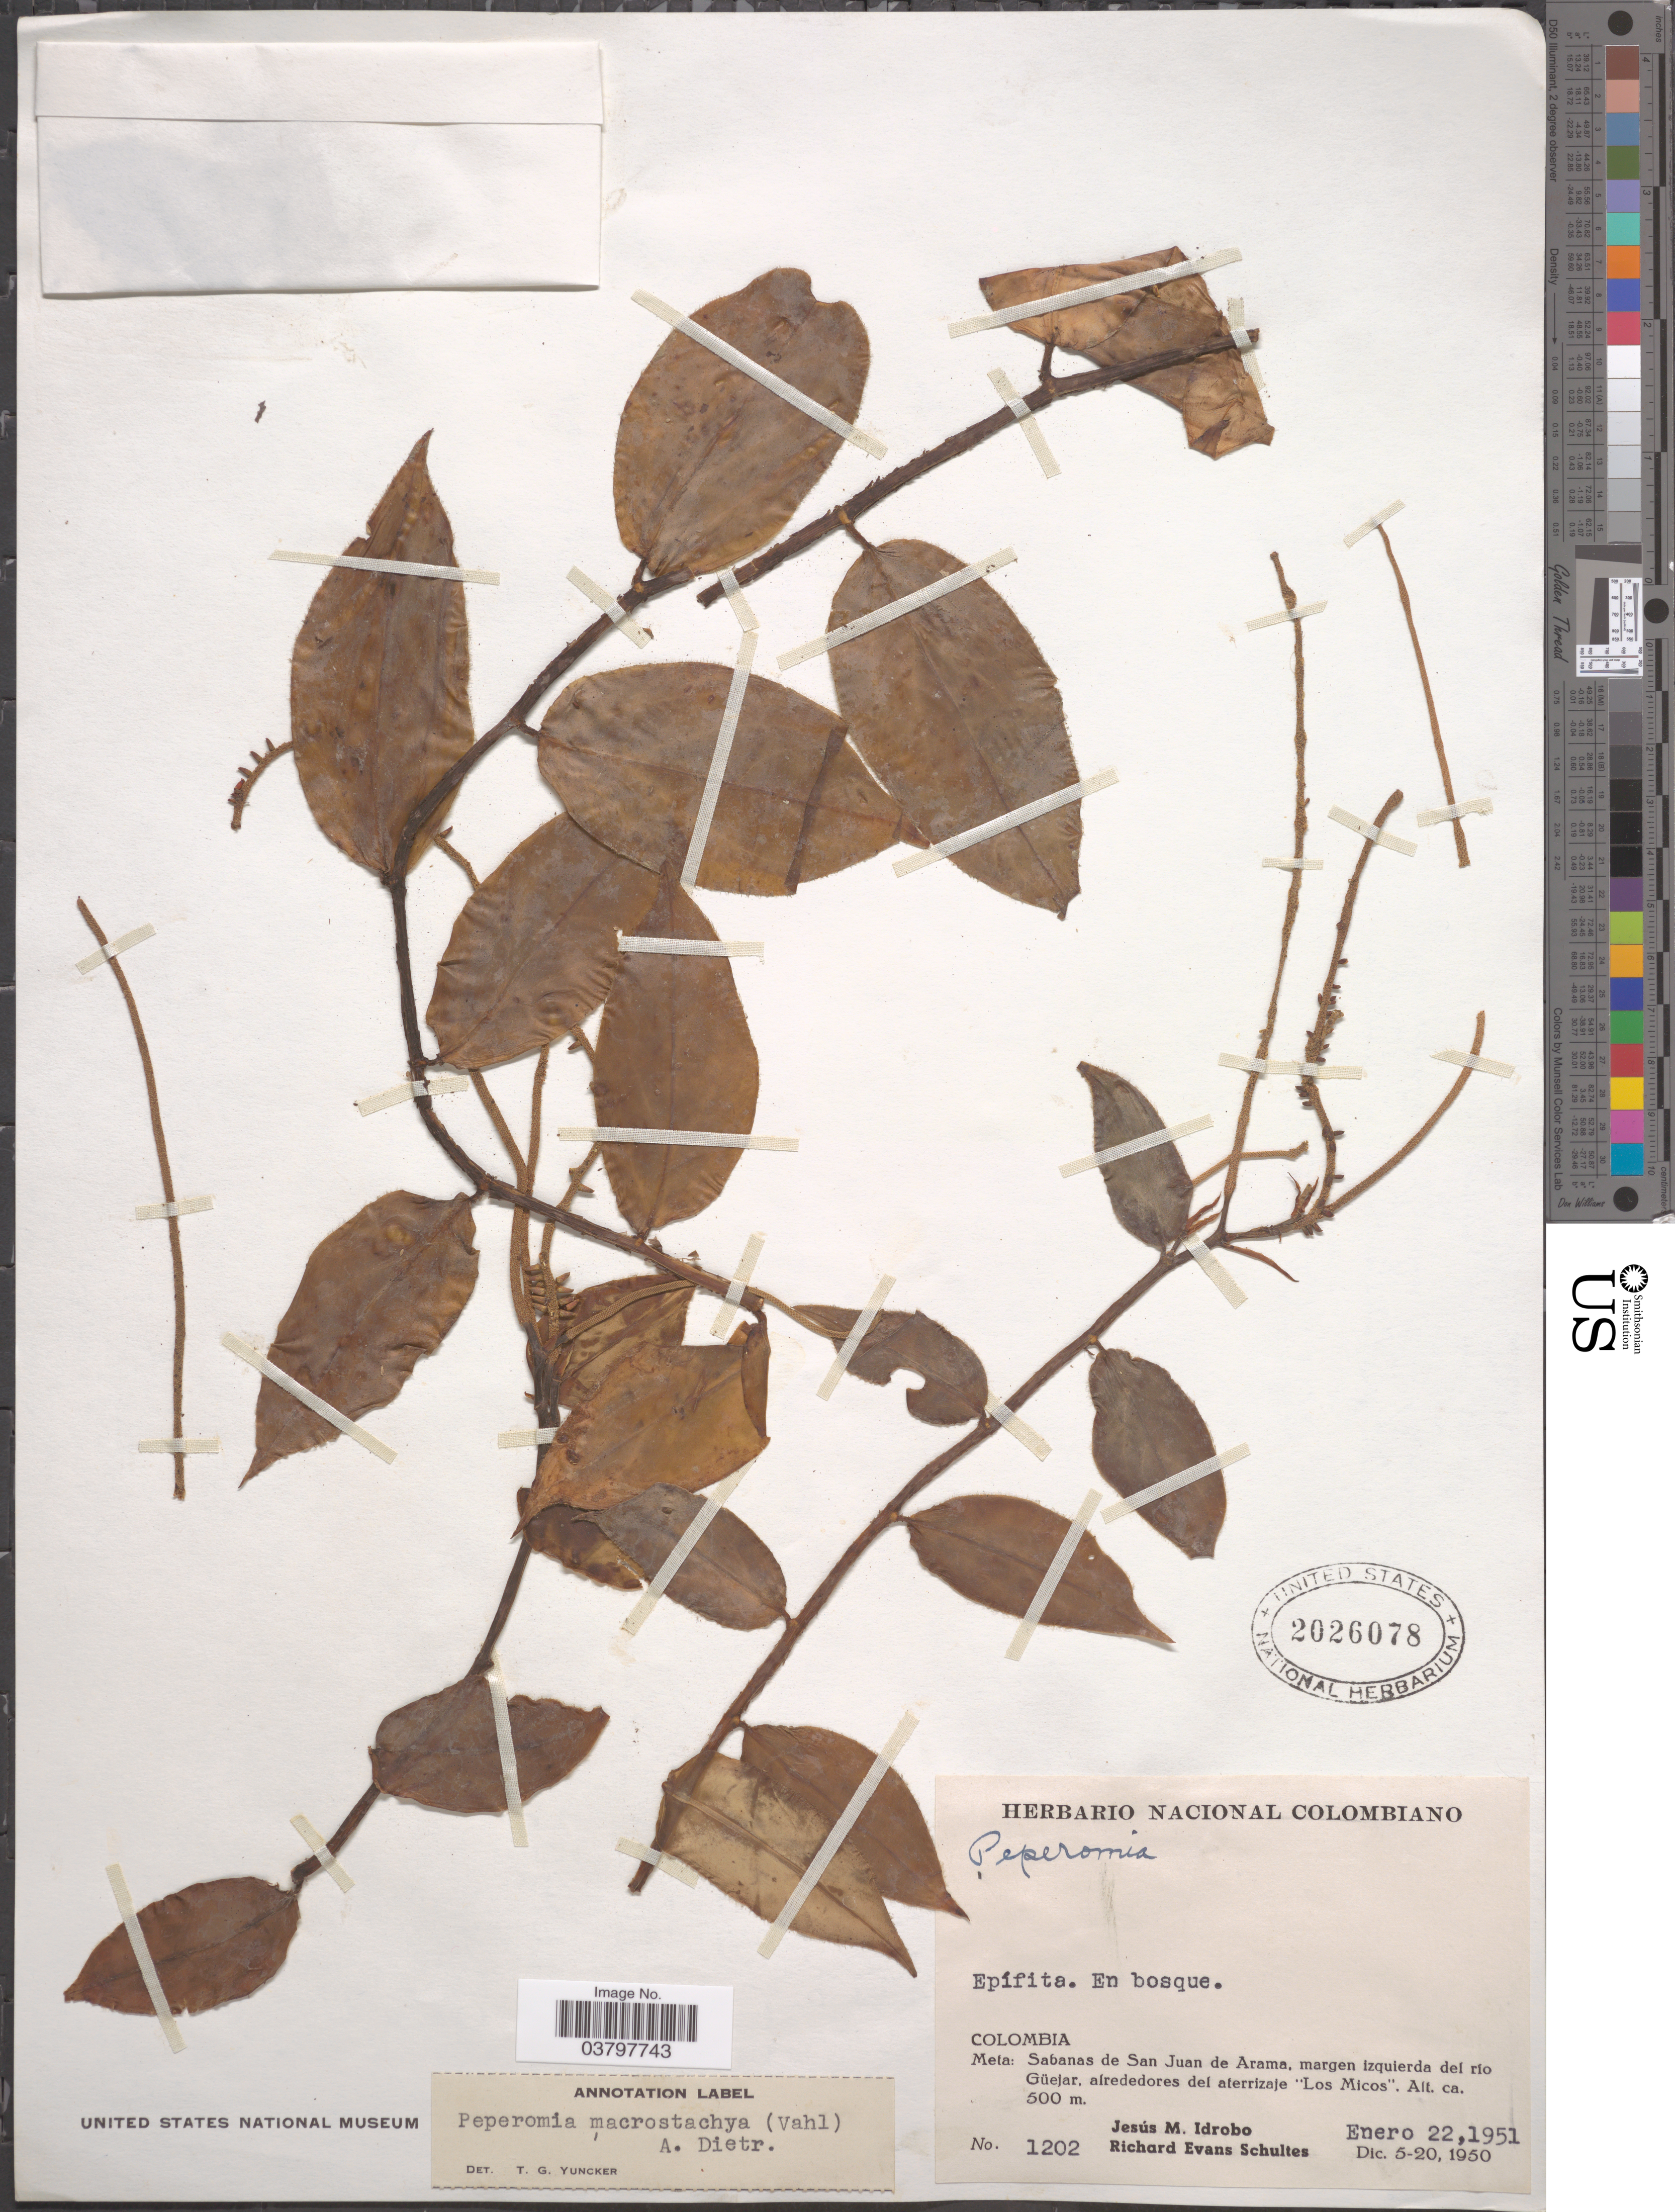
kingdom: Plantae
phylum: Tracheophyta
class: Magnoliopsida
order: Piperales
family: Piperaceae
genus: Peperomia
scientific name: Peperomia macrostachya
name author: (Vahl) A. Dietr.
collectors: J. M. Idrobo & R. E. Schultes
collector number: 1202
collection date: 1951-01-22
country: Colombia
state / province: Meta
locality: Sabanas de San Juan de Arama, margen izquierda del río Güejar, alrededores del aterrizaje 'Los Micos'.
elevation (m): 500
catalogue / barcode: US 2026078